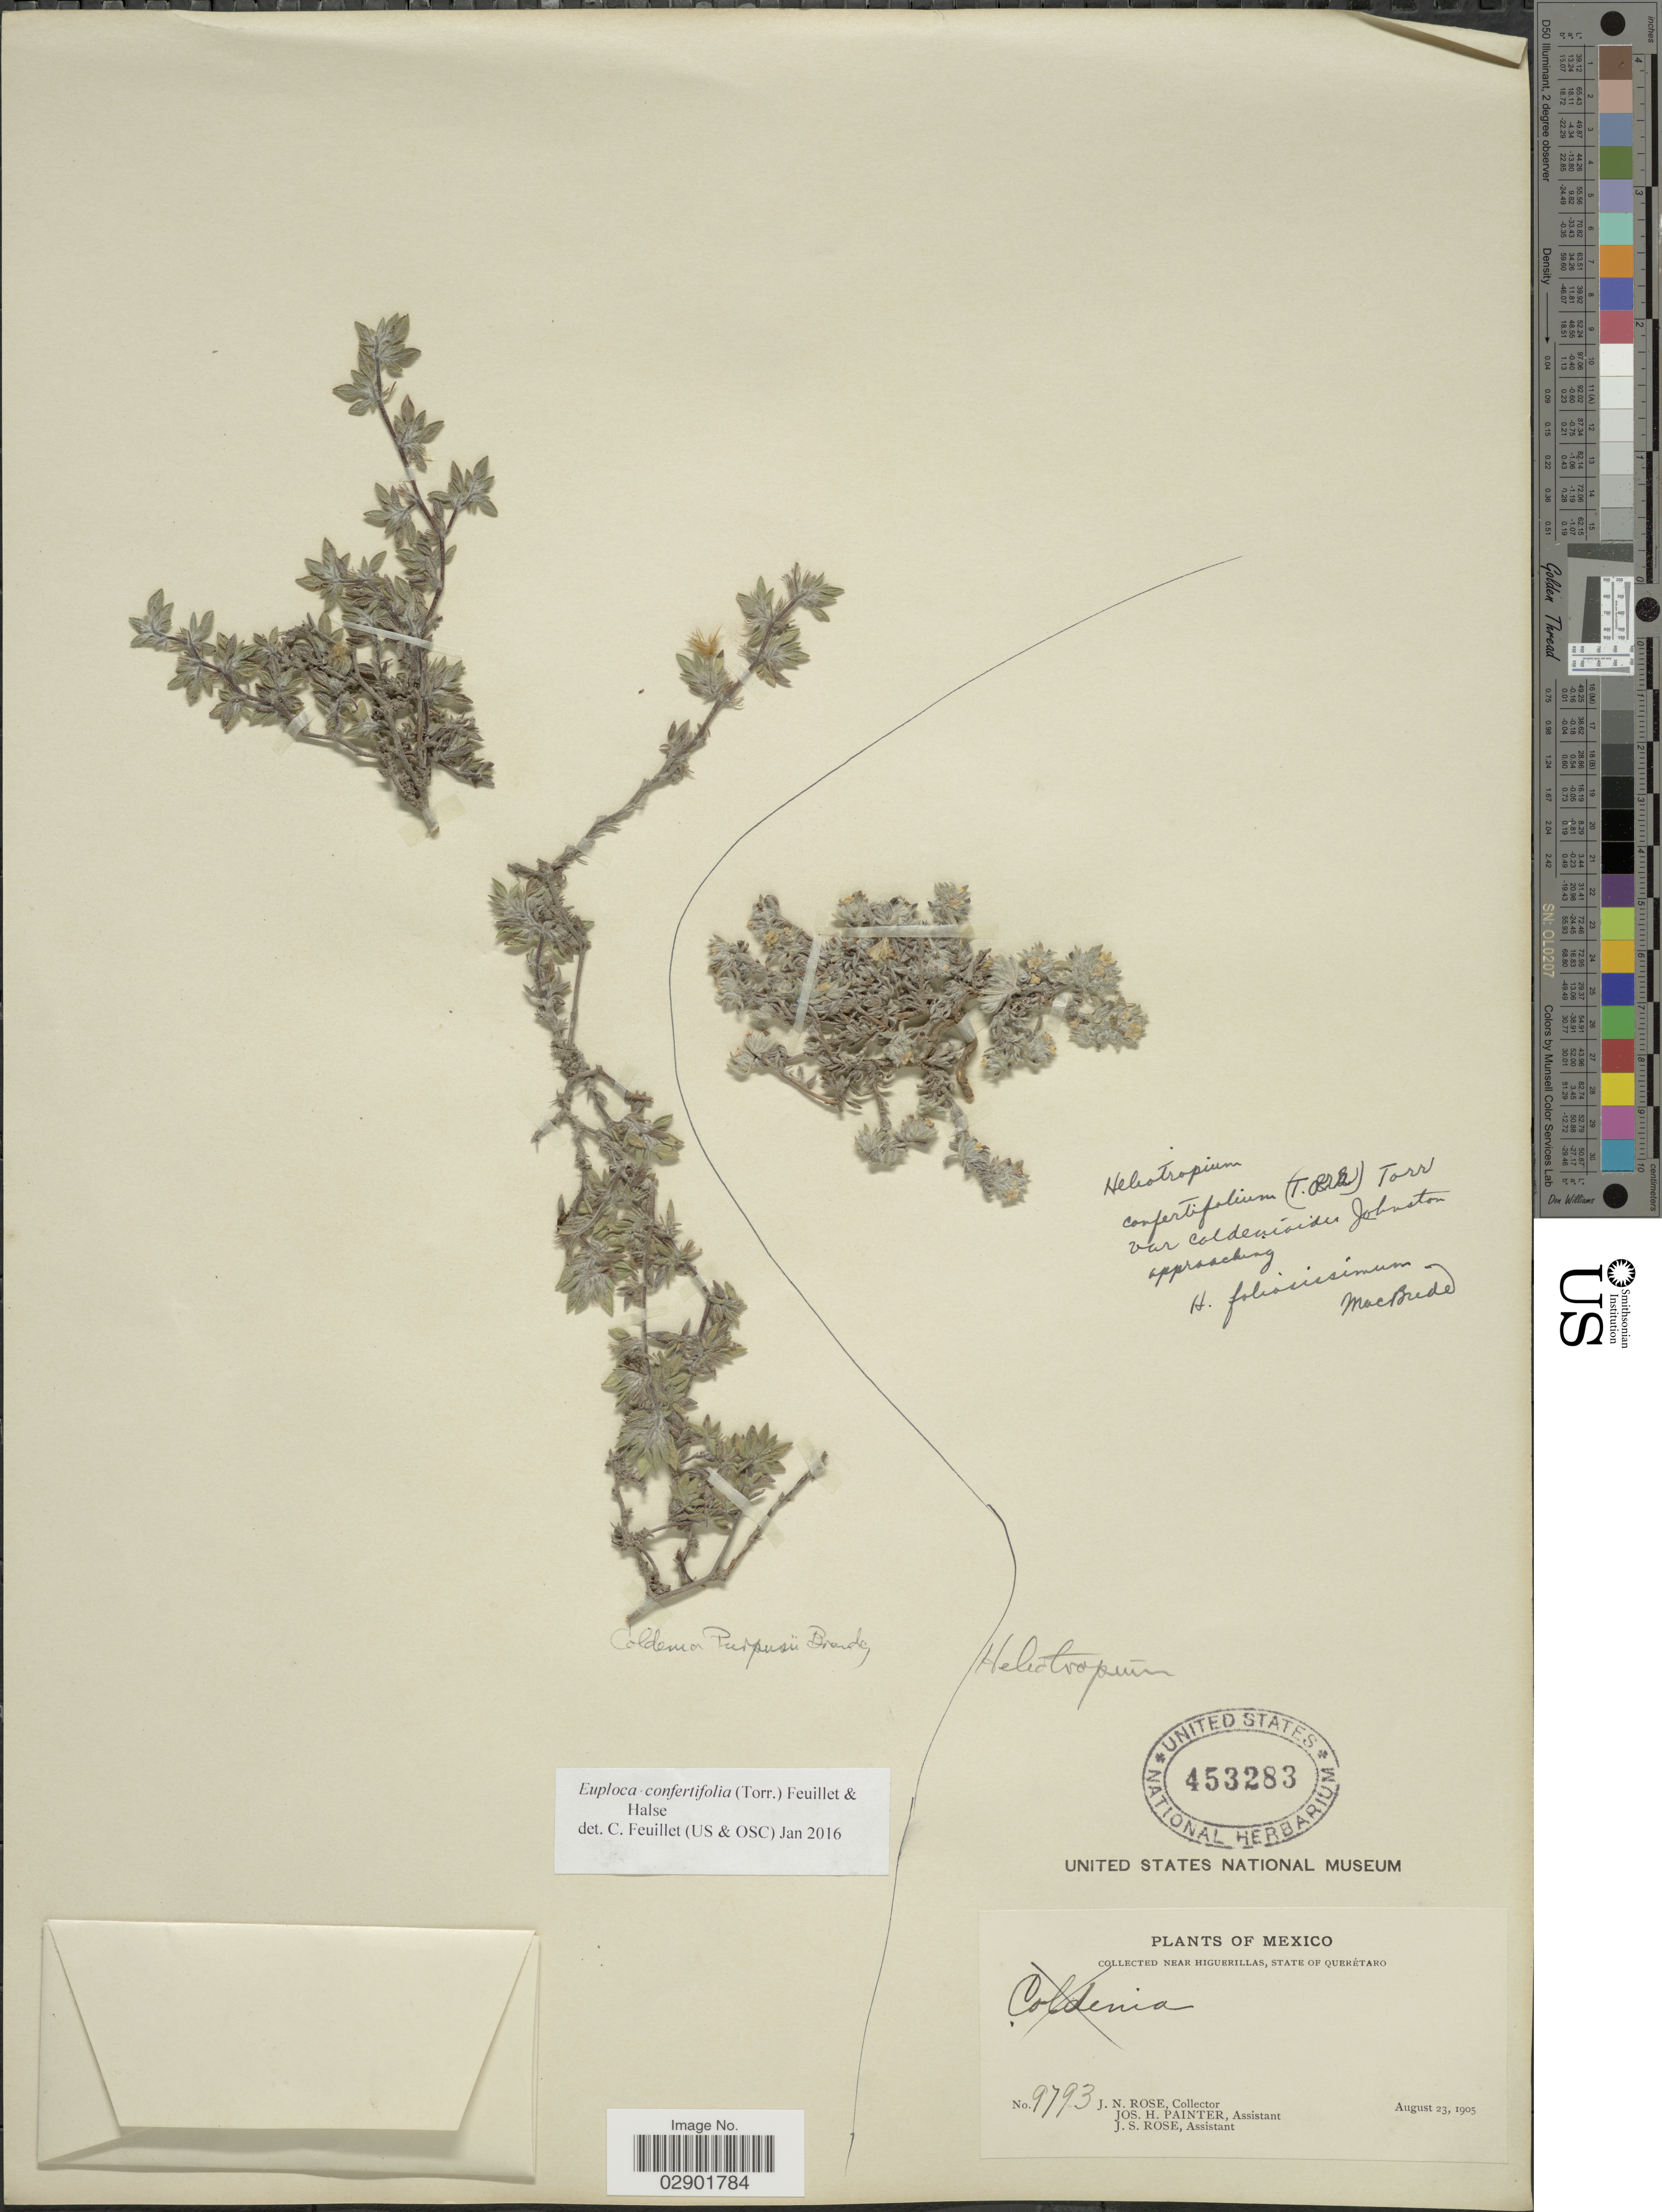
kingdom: Plantae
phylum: Tracheophyta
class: Magnoliopsida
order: Boraginales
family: Heliotropiaceae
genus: Euploca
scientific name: Euploca confertifolium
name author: (Torr.) Feuillet & Halse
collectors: J. N. Rose, J. H. Painter & J. S. Rose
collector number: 9793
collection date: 1905-08-23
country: Mexico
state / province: Querétaro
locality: Near Higuerillas.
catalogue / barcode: US 453283